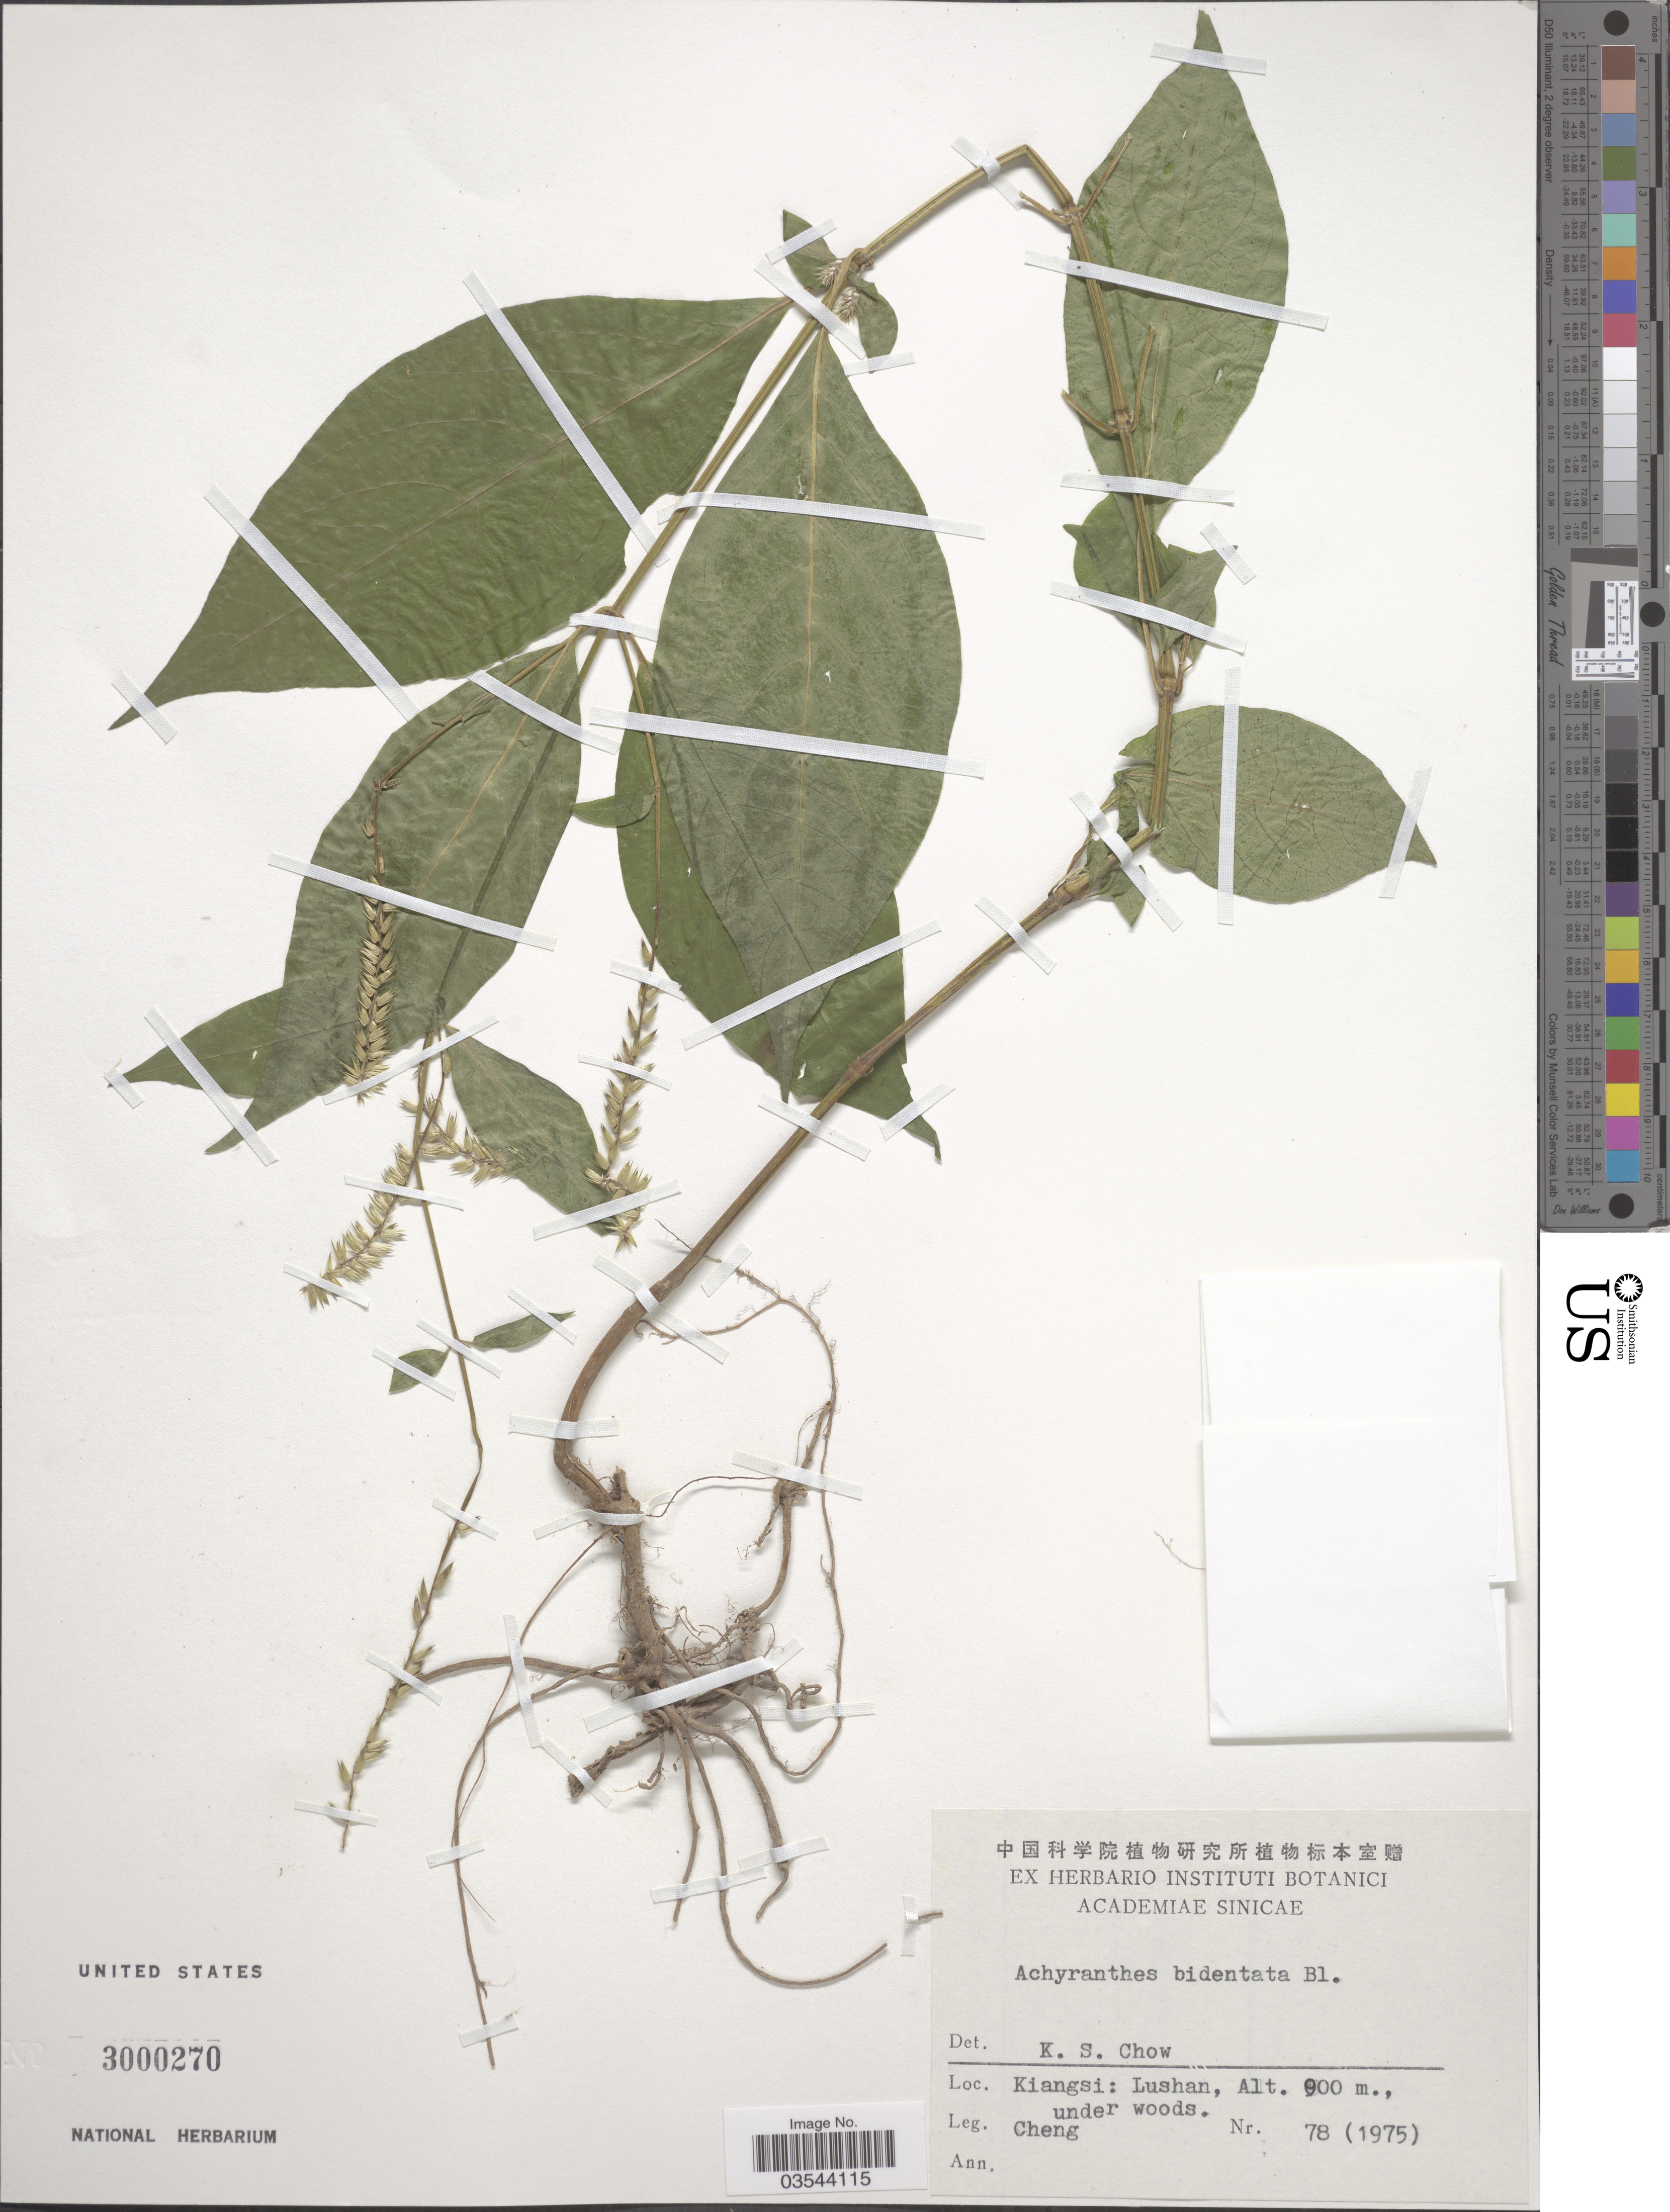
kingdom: Plantae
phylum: Tracheophyta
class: Magnoliopsida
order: Caryophyllales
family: Amaranthaceae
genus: Achyranthes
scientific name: Achyranthes bidentata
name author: Blume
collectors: -. Cheng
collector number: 78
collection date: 1975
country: China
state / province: Jiangxi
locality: Kiangsi: Lushan.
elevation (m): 900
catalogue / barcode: US 3000270